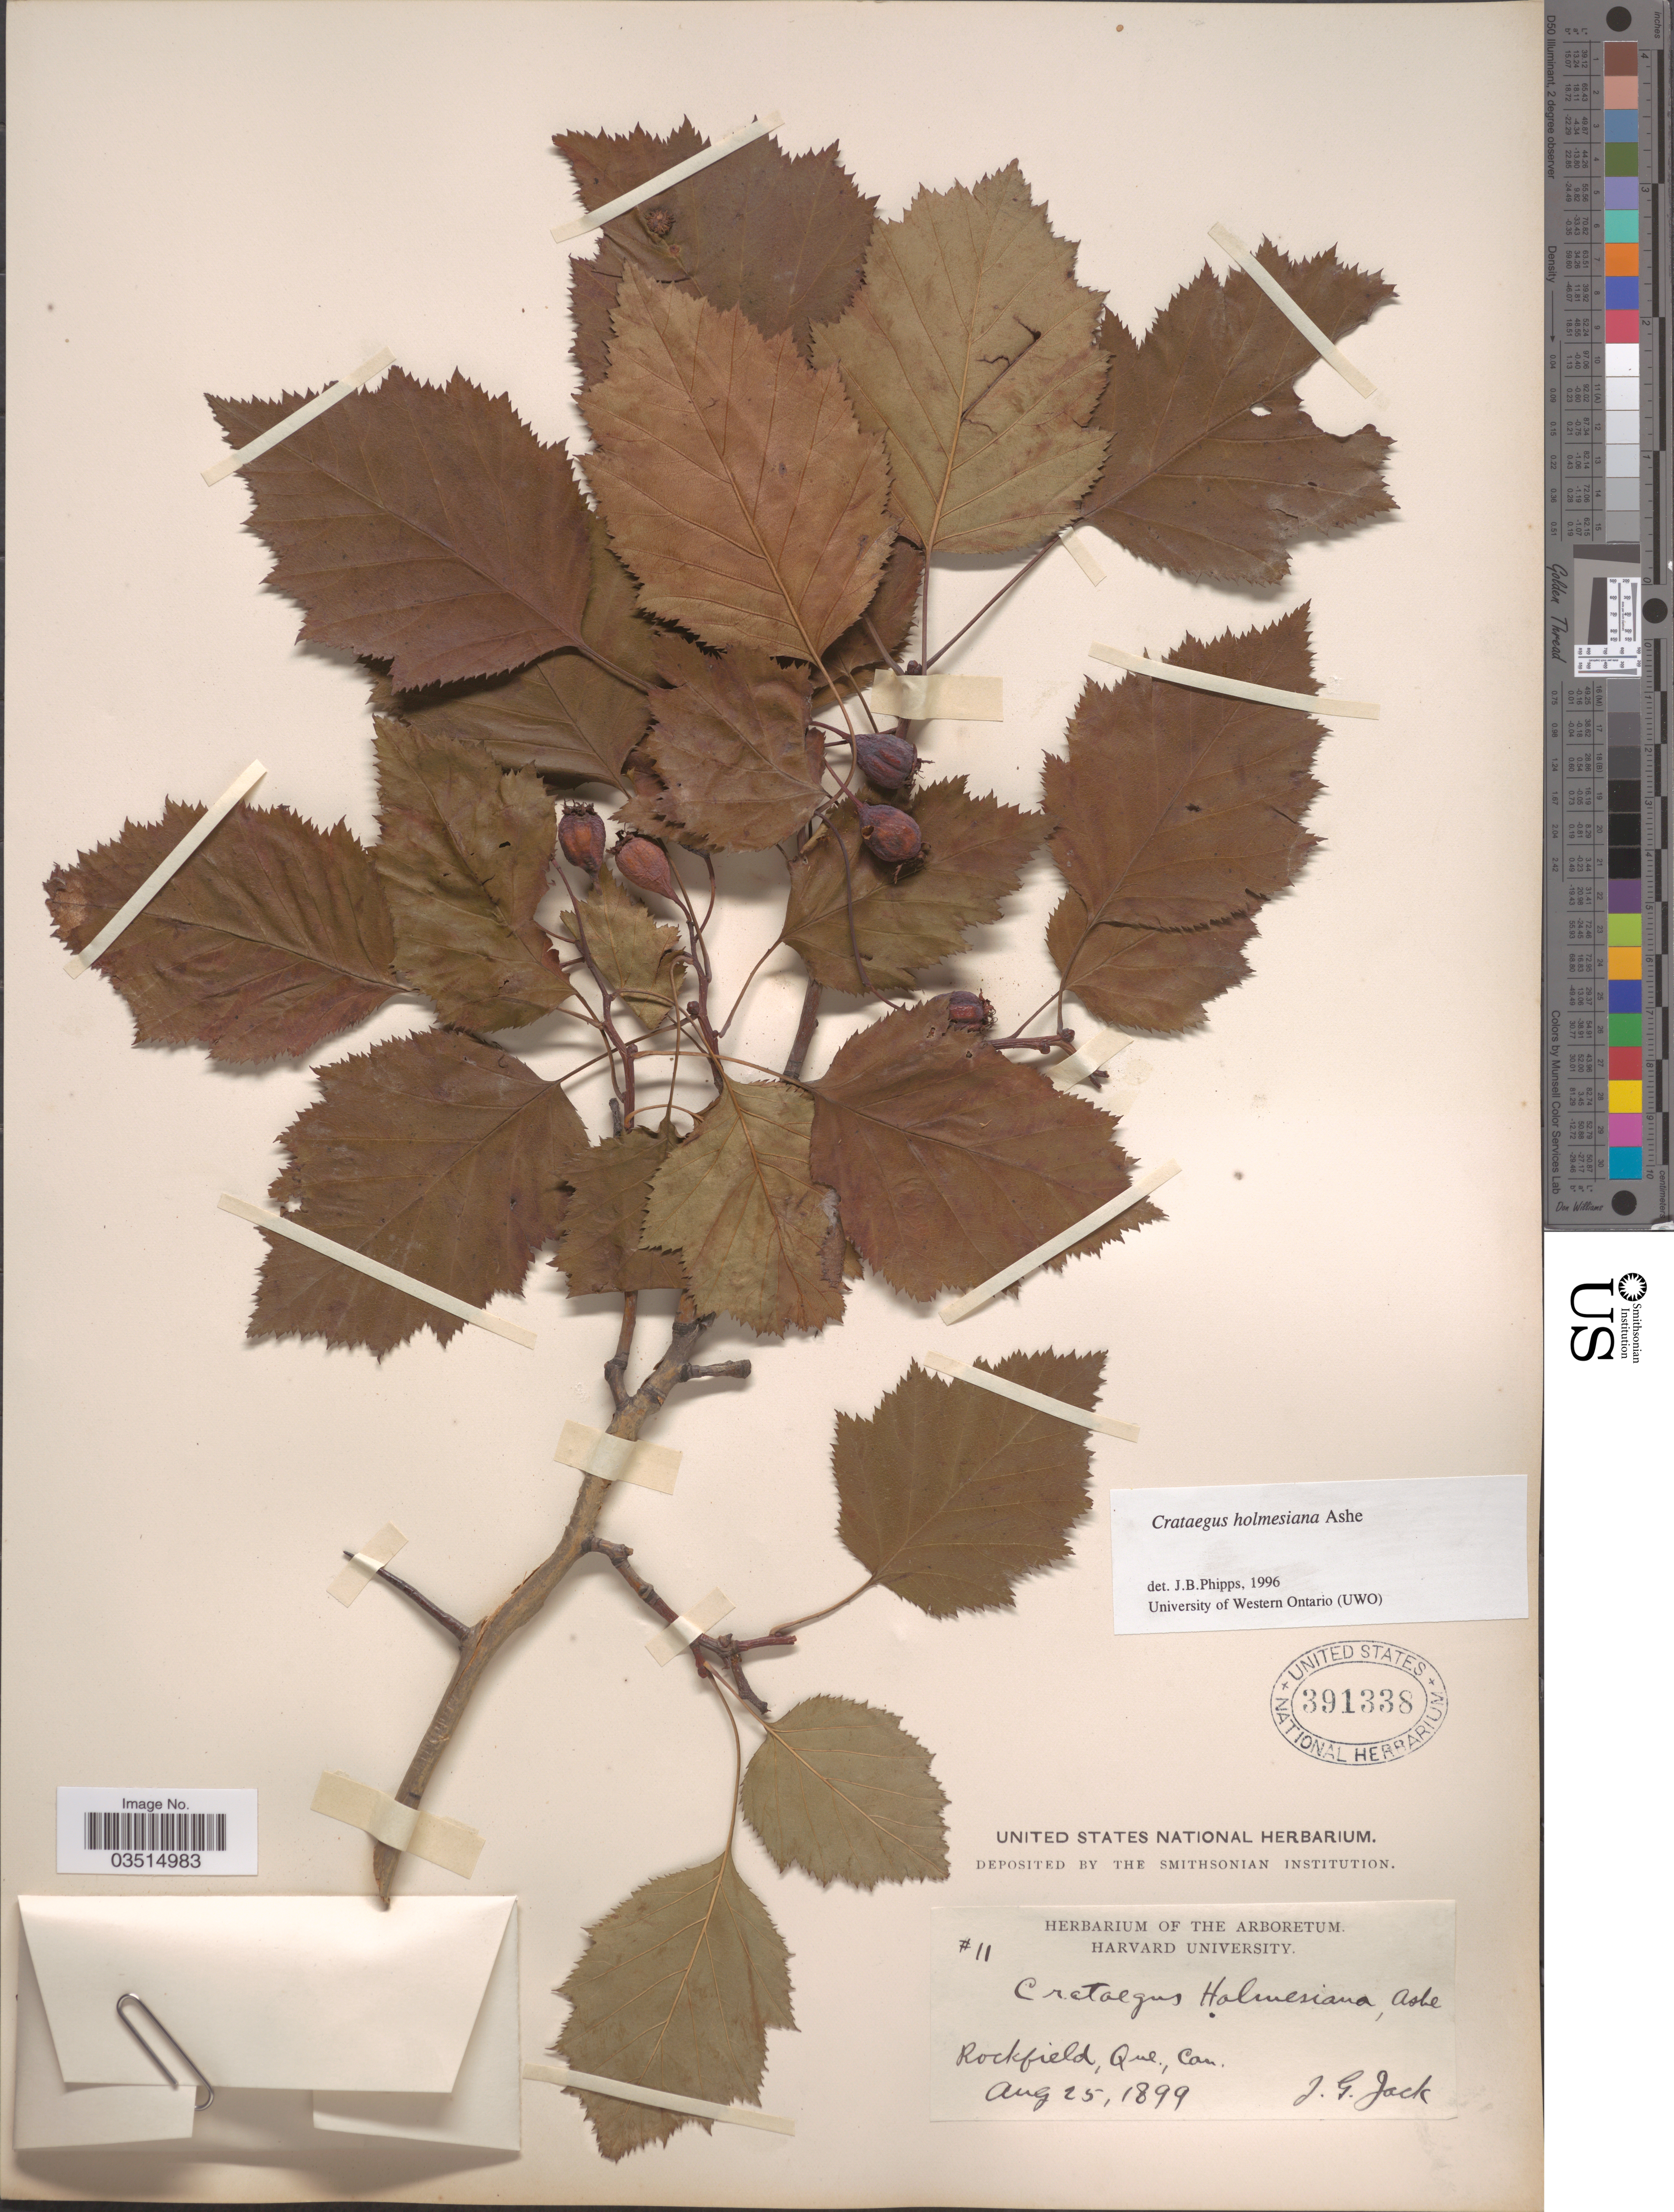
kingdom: Plantae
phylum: Tracheophyta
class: Magnoliopsida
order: Rosales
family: Rosaceae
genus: Crataegus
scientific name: Crataegus holmesiana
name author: Ashe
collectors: J. G. Jack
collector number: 11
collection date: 1899-08-25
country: Canada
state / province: Quebec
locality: Rockfield.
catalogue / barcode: US 391338